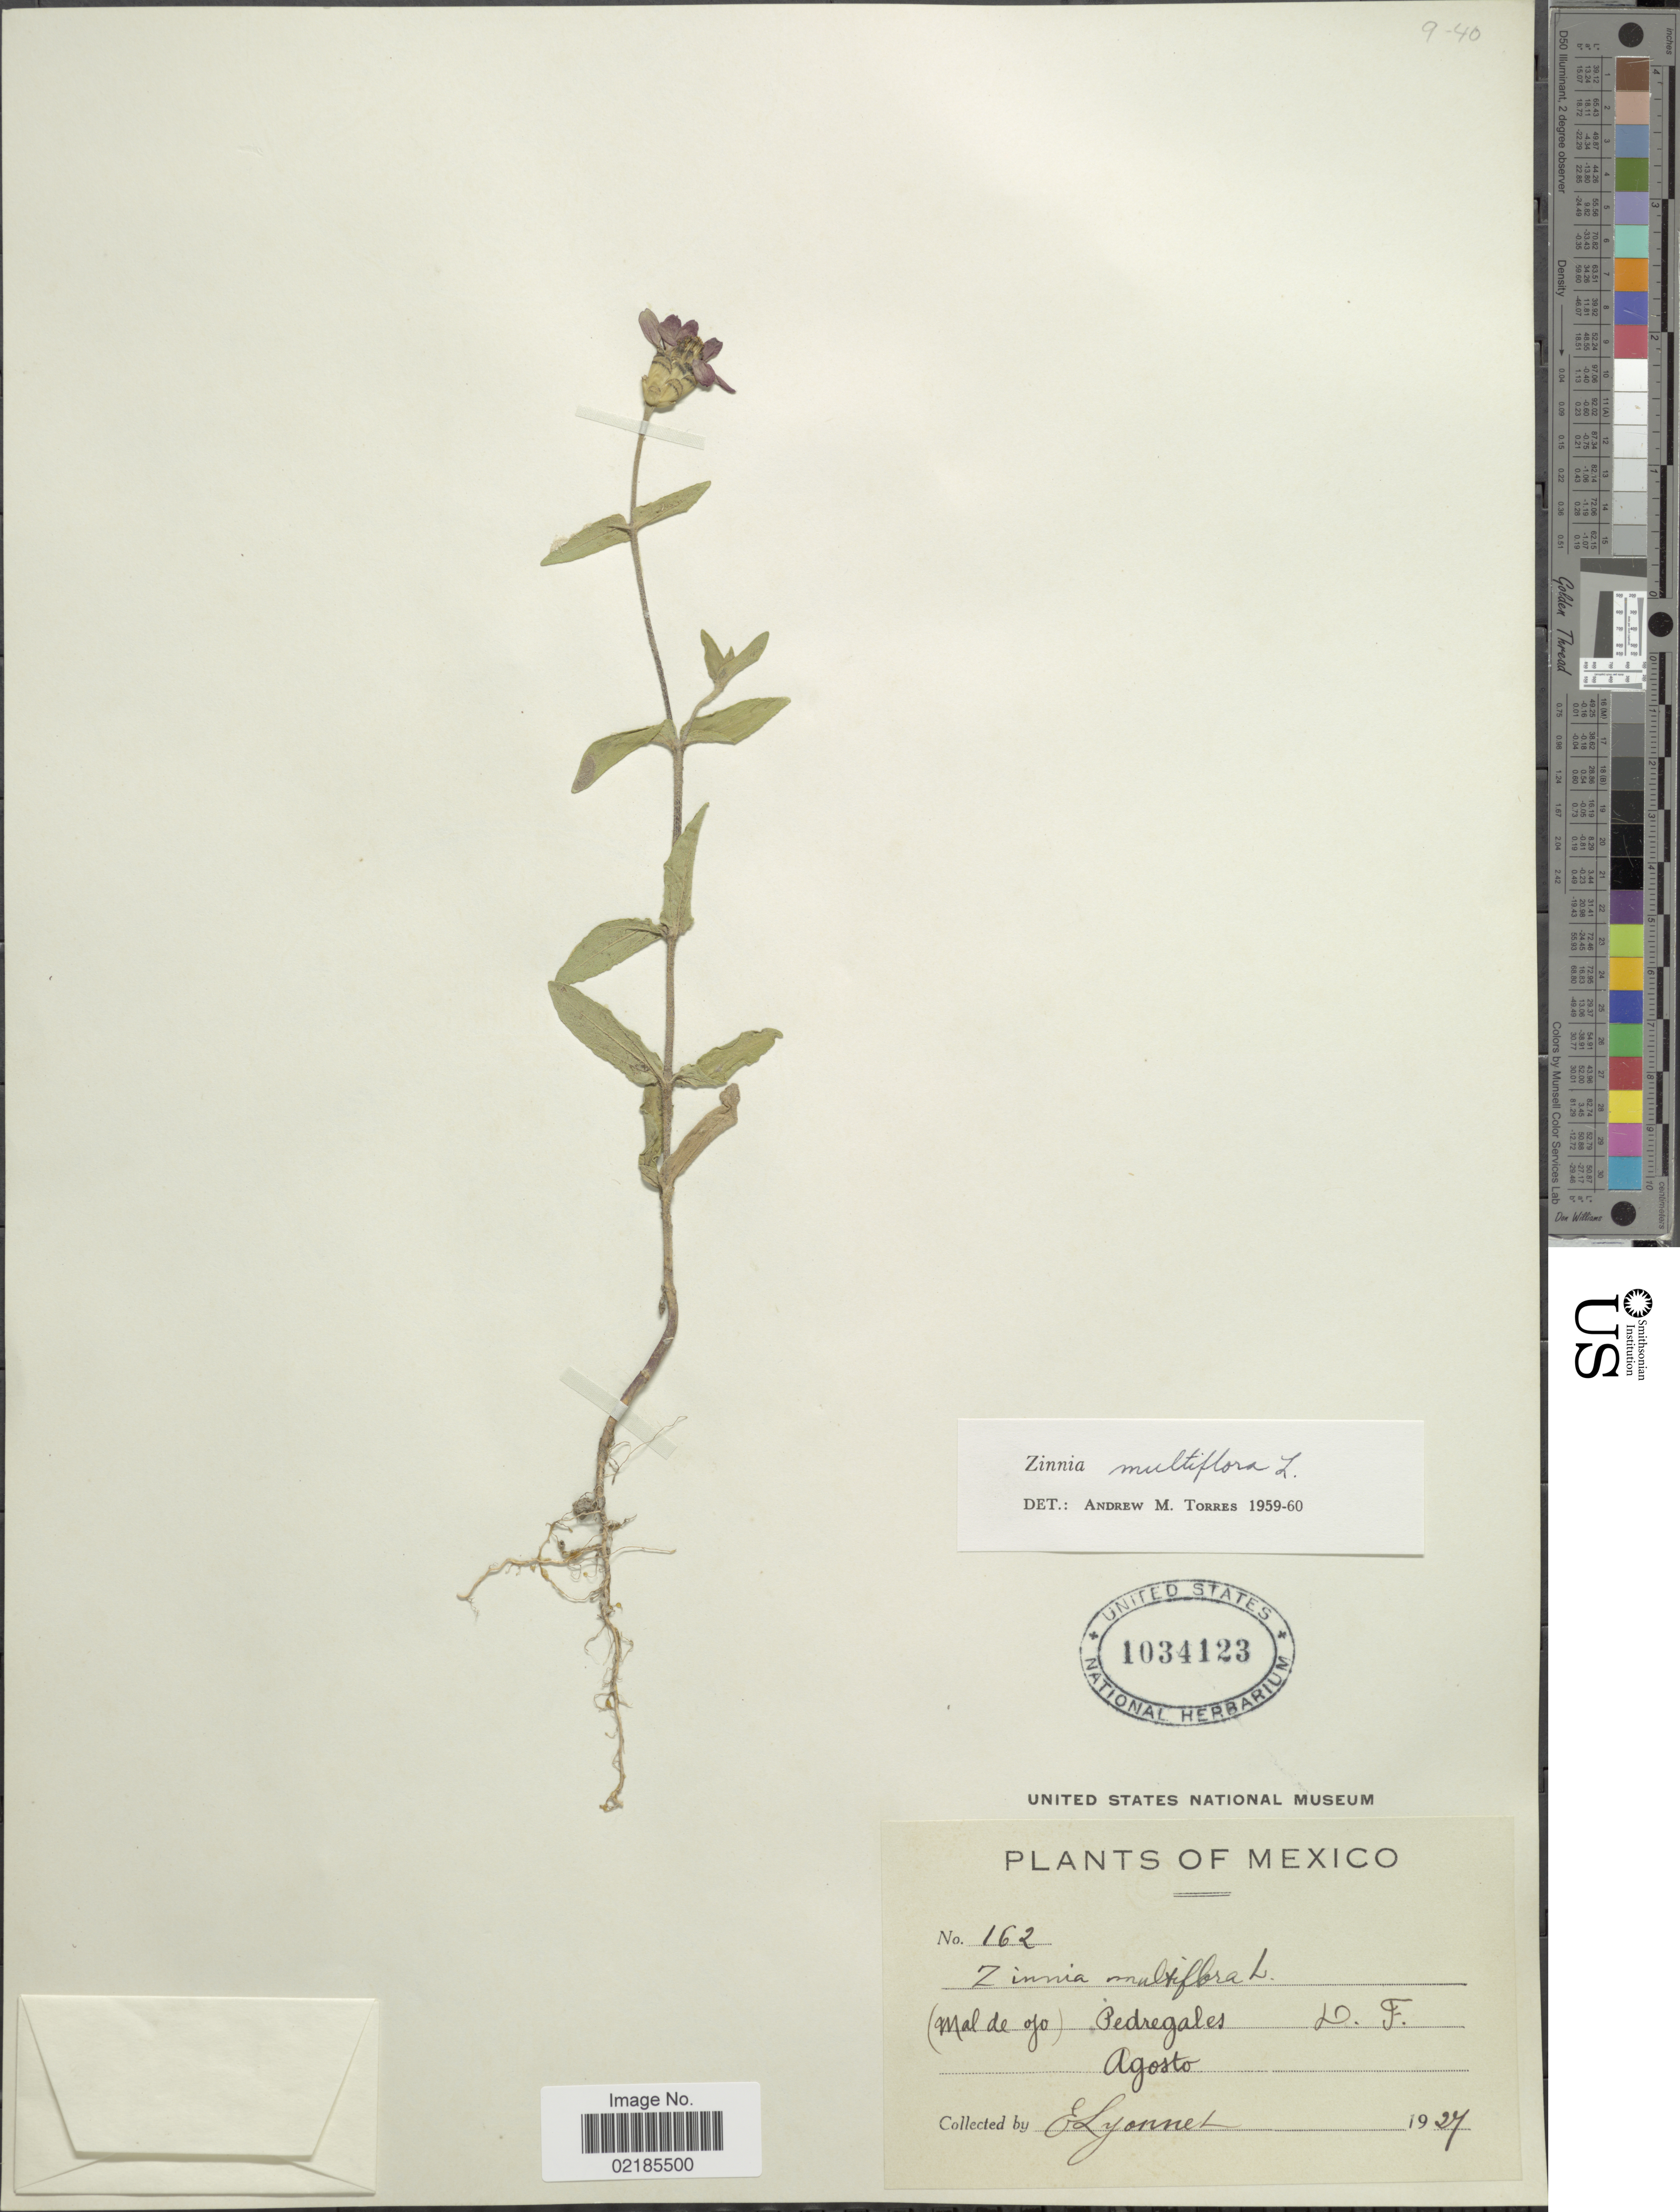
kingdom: Plantae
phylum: Tracheophyta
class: Magnoliopsida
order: Asterales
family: Asteraceae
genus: Zinnia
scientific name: Zinnia peruviana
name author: (L.) L.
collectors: E. Lyonnet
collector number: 162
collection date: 1927-08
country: Mexico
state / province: Distrito Federal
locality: (Mal de Ojo), Pedregales, D. F.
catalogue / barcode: US 1034123